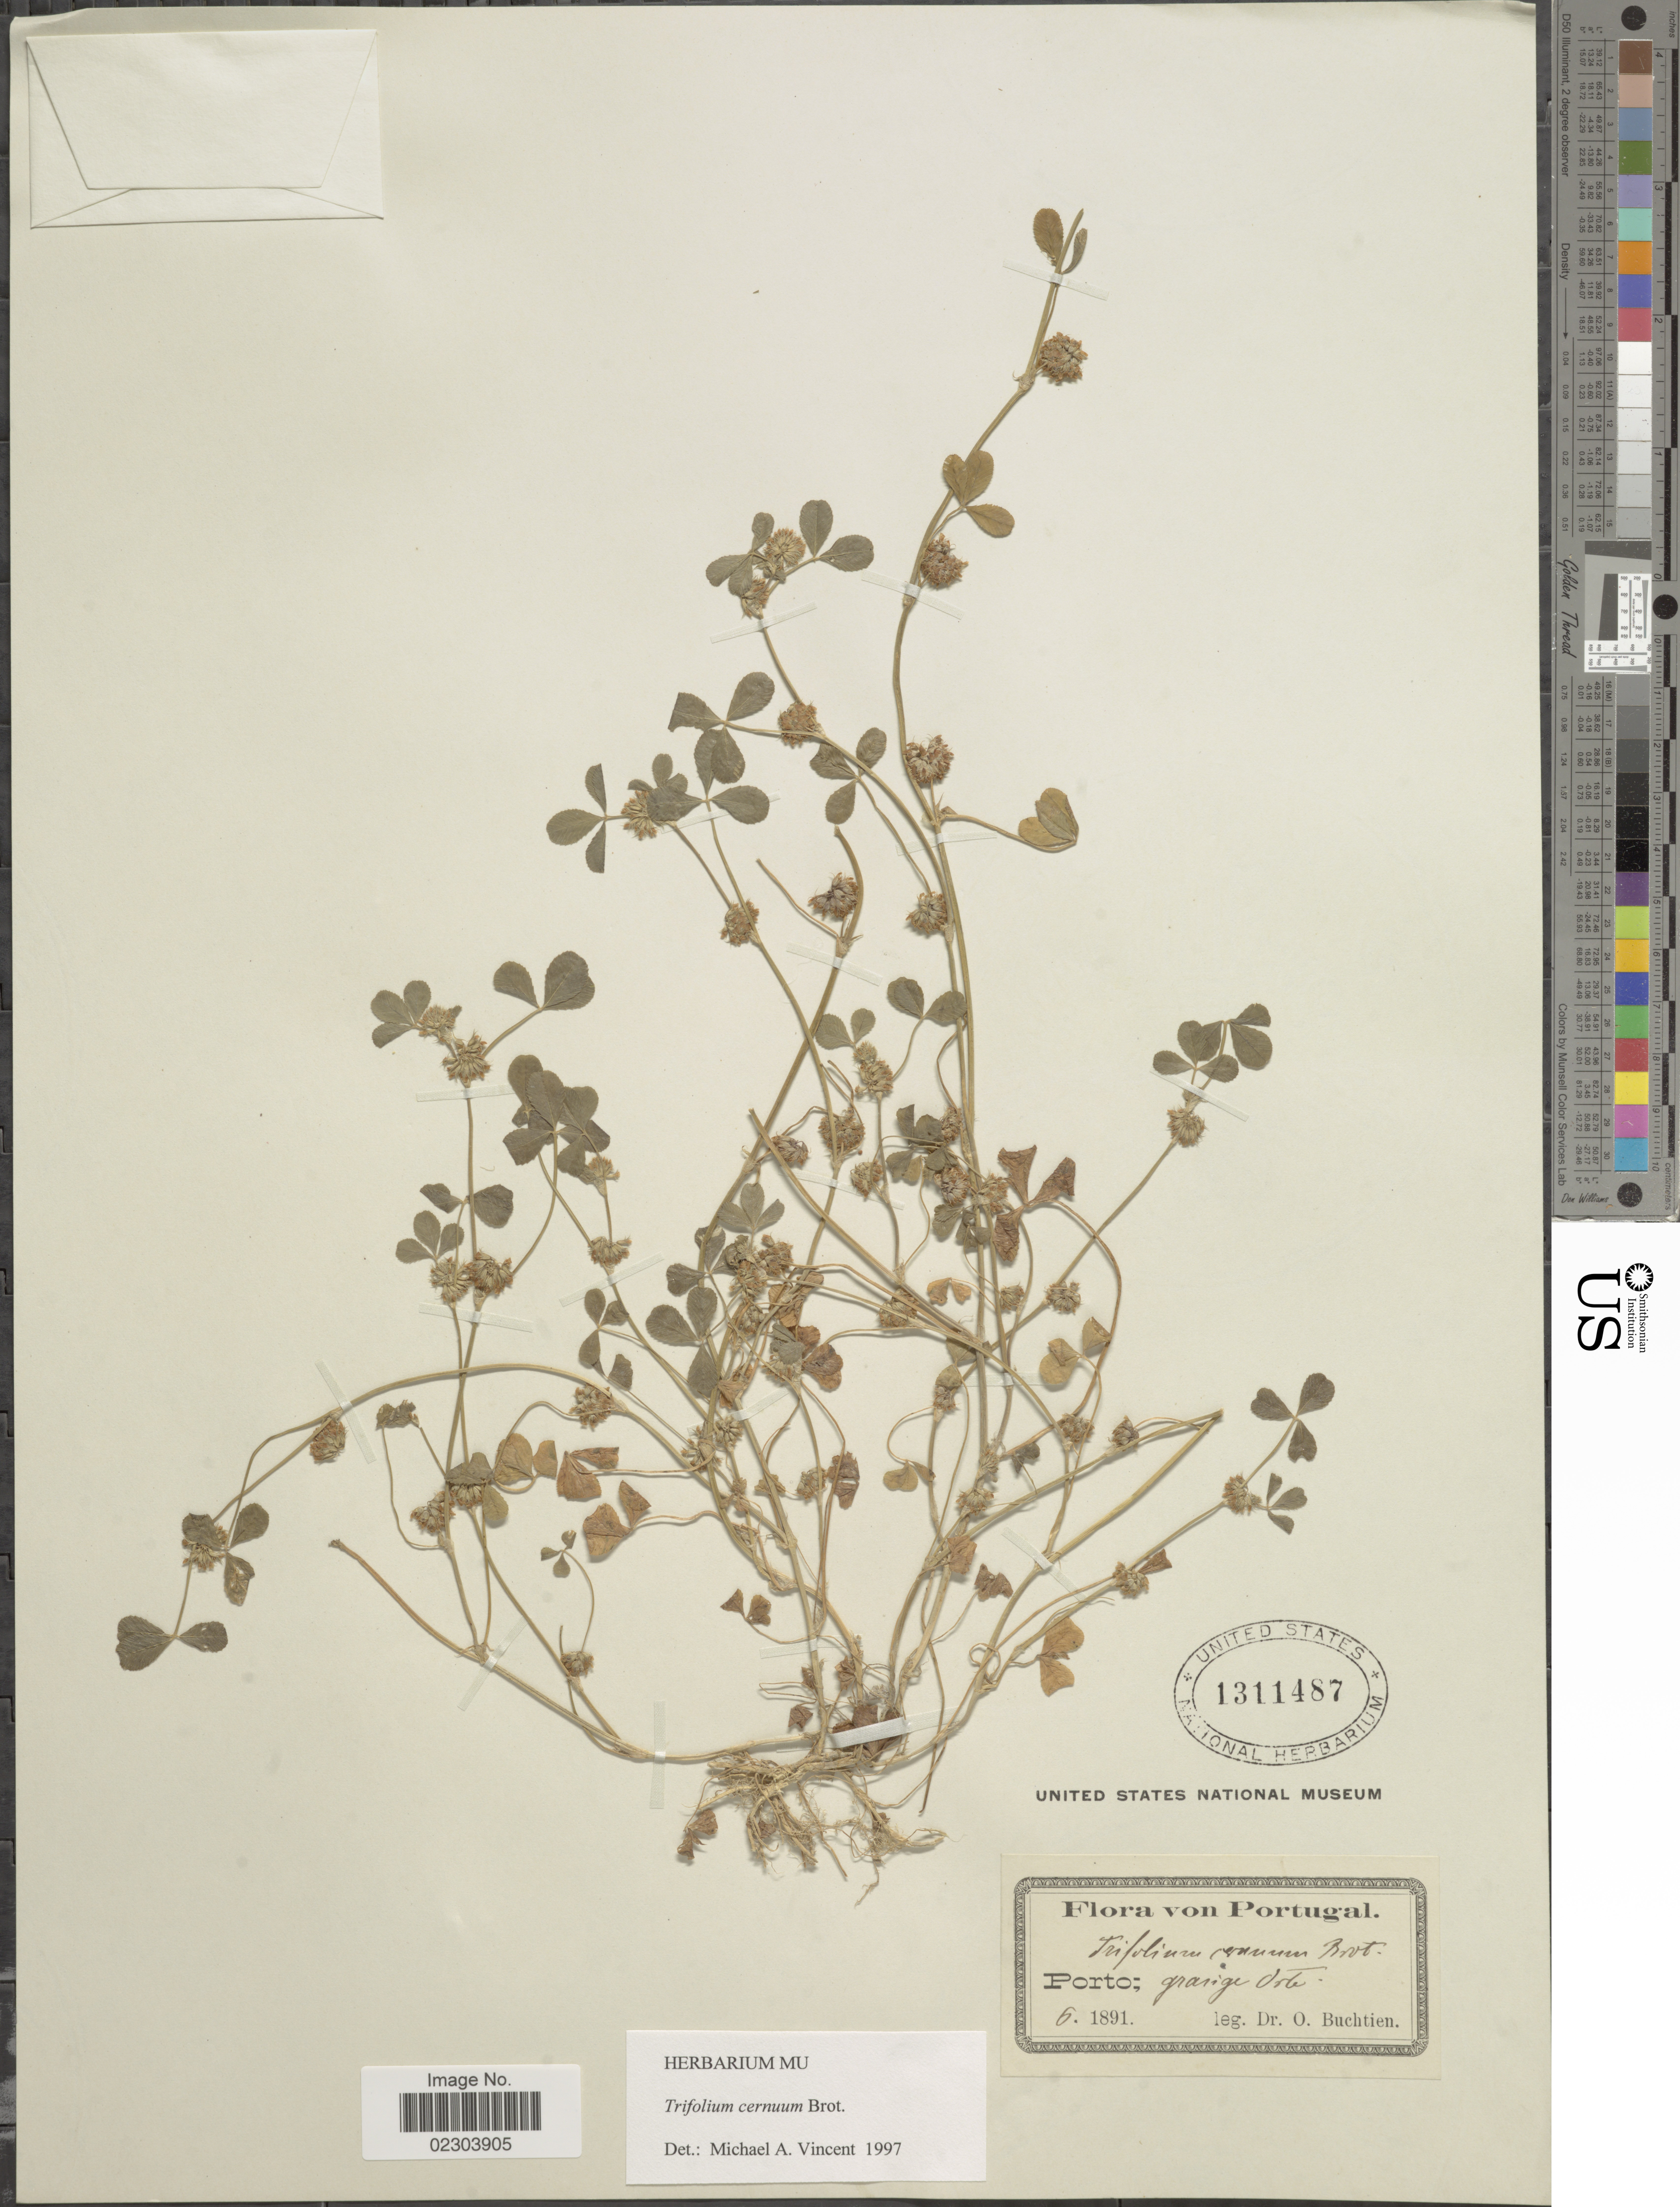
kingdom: Plantae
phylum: Tracheophyta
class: Magnoliopsida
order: Fabales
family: Fabaceae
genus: Trifolium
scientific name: Trifolium cernuum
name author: Brot.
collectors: O. Buchtien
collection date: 1891-06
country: Portugal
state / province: Porto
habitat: granige orte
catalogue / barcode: US 1311487